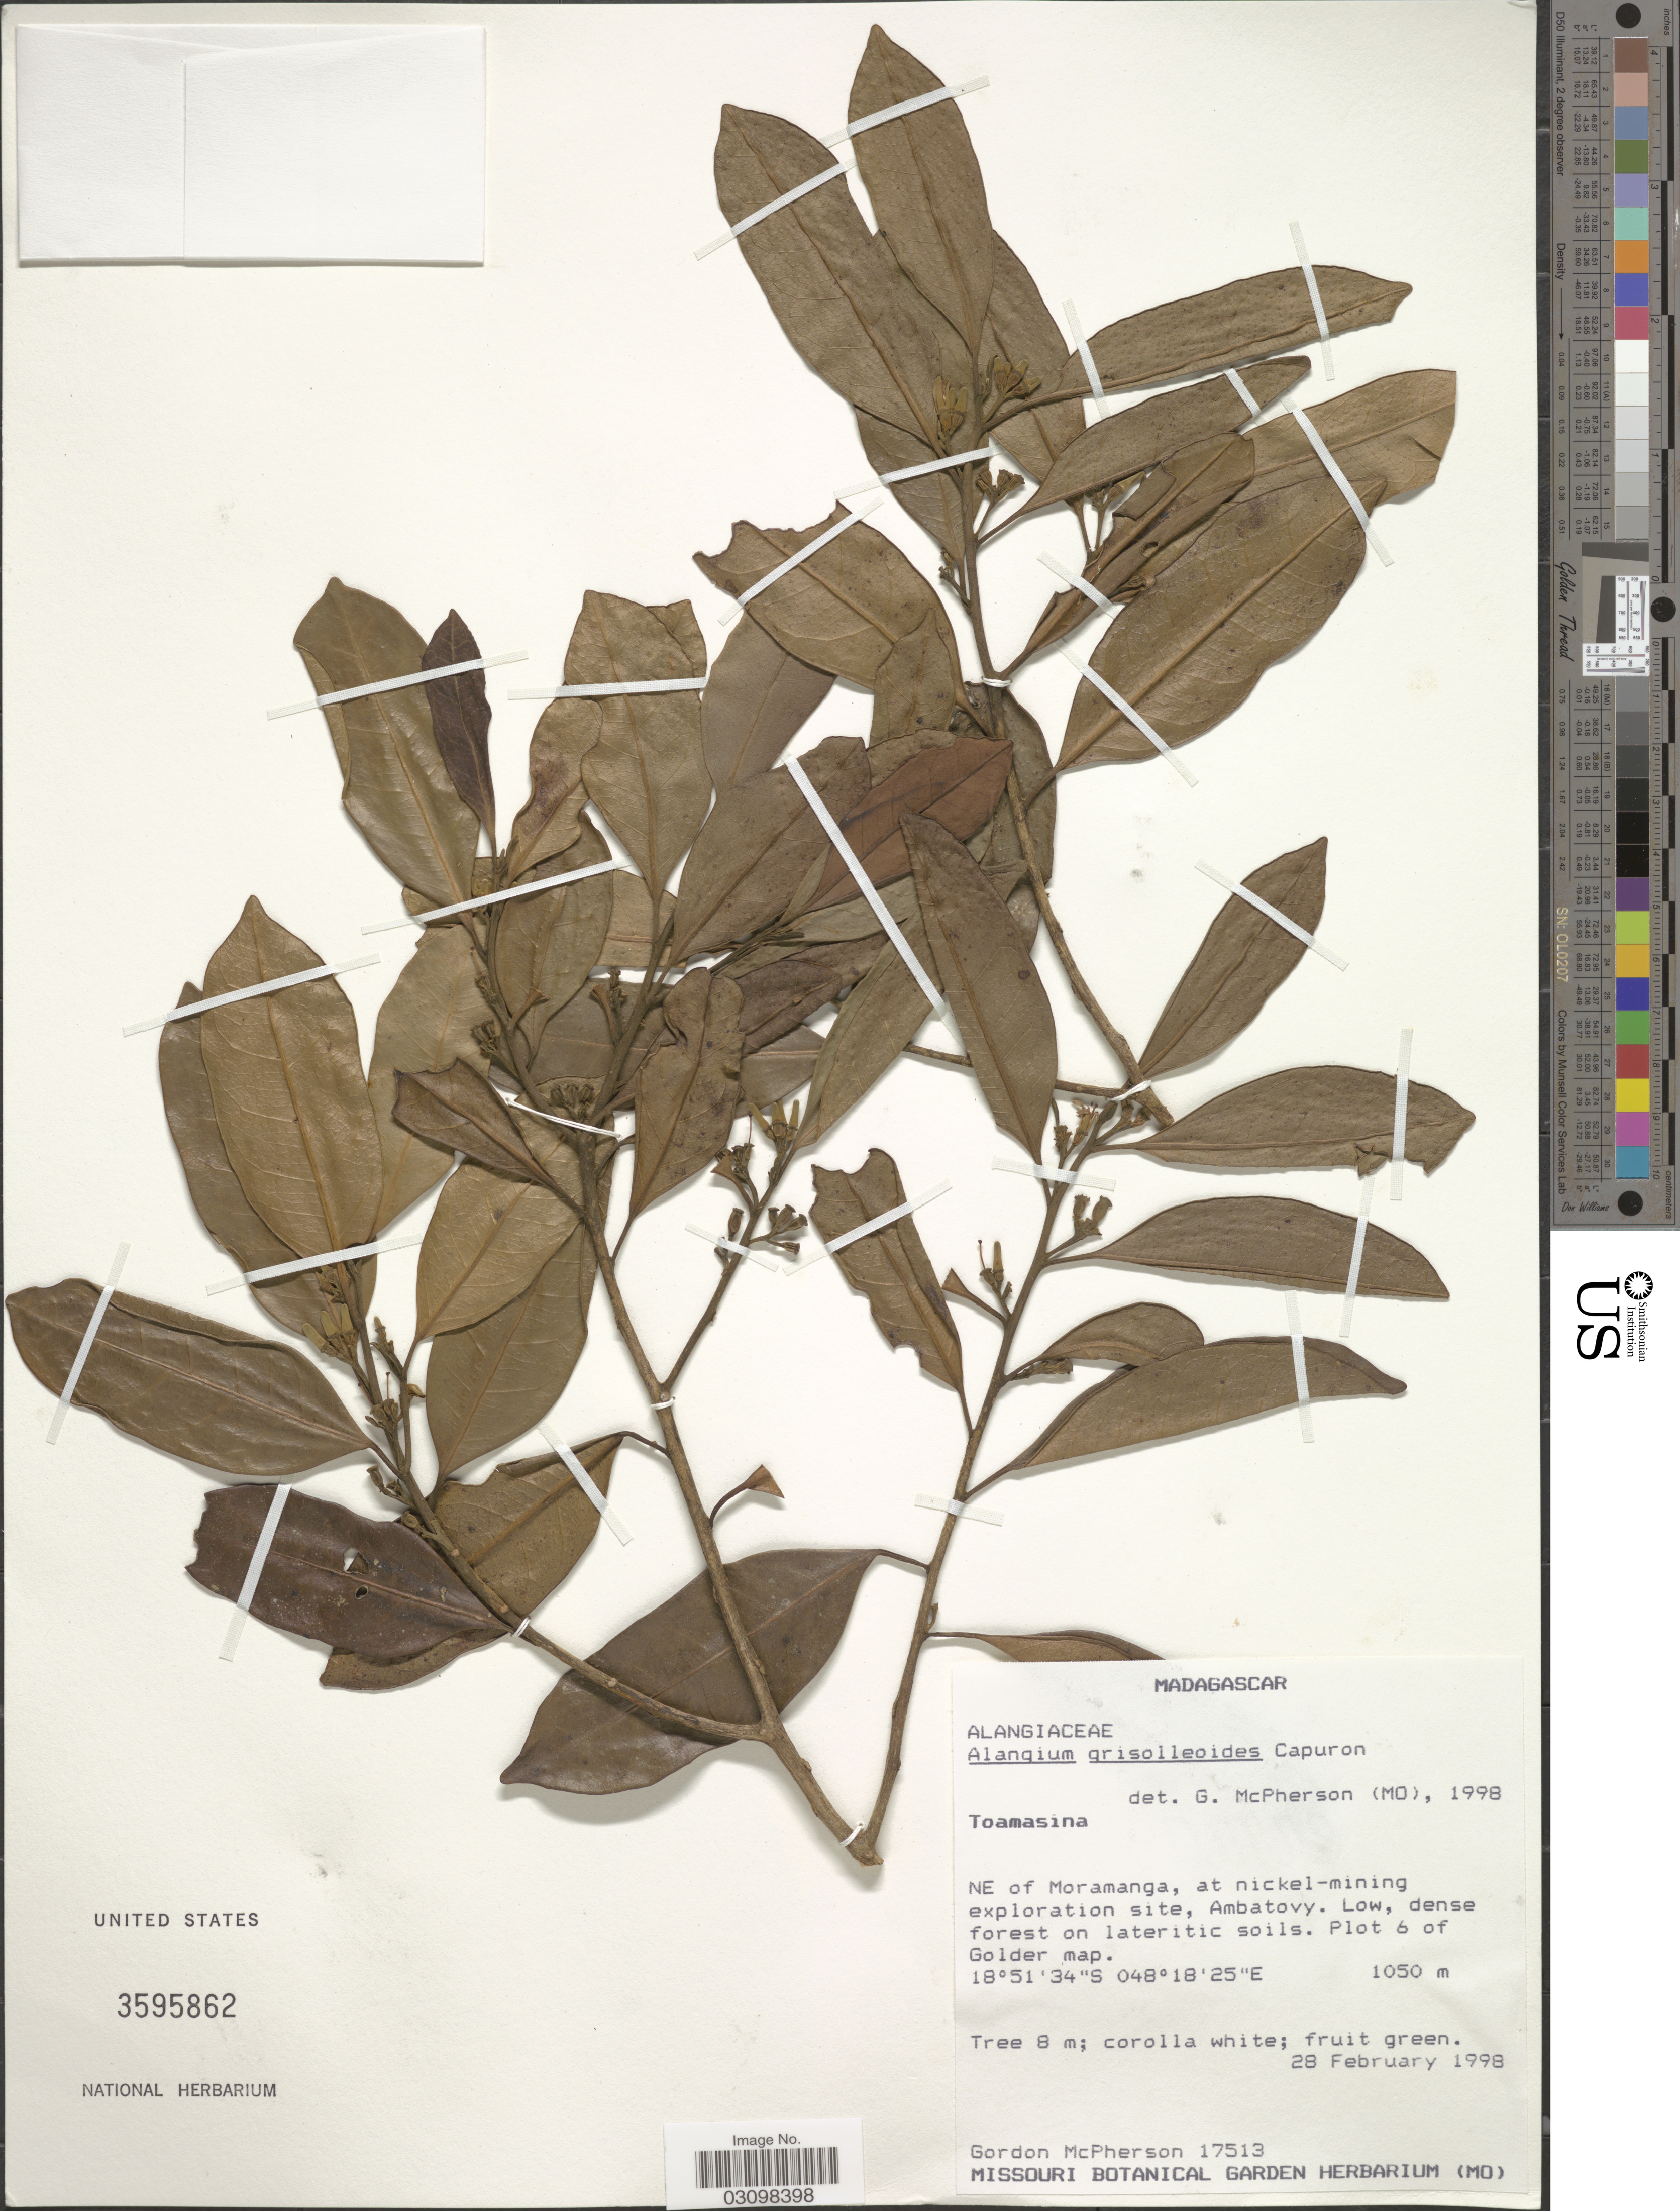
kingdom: Plantae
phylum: Tracheophyta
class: Magnoliopsida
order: Cornales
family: Cornaceae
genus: Alangium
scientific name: Alangium grisolleoides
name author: Capuron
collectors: G. McPherson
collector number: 17513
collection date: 1998-02-28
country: Madagascar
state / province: Alaotra Mangoro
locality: NE of Moramanga, at nickel-mining exploration site, Ambatovy. Plot 6 of Golder map.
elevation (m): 1050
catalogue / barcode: US 3595862